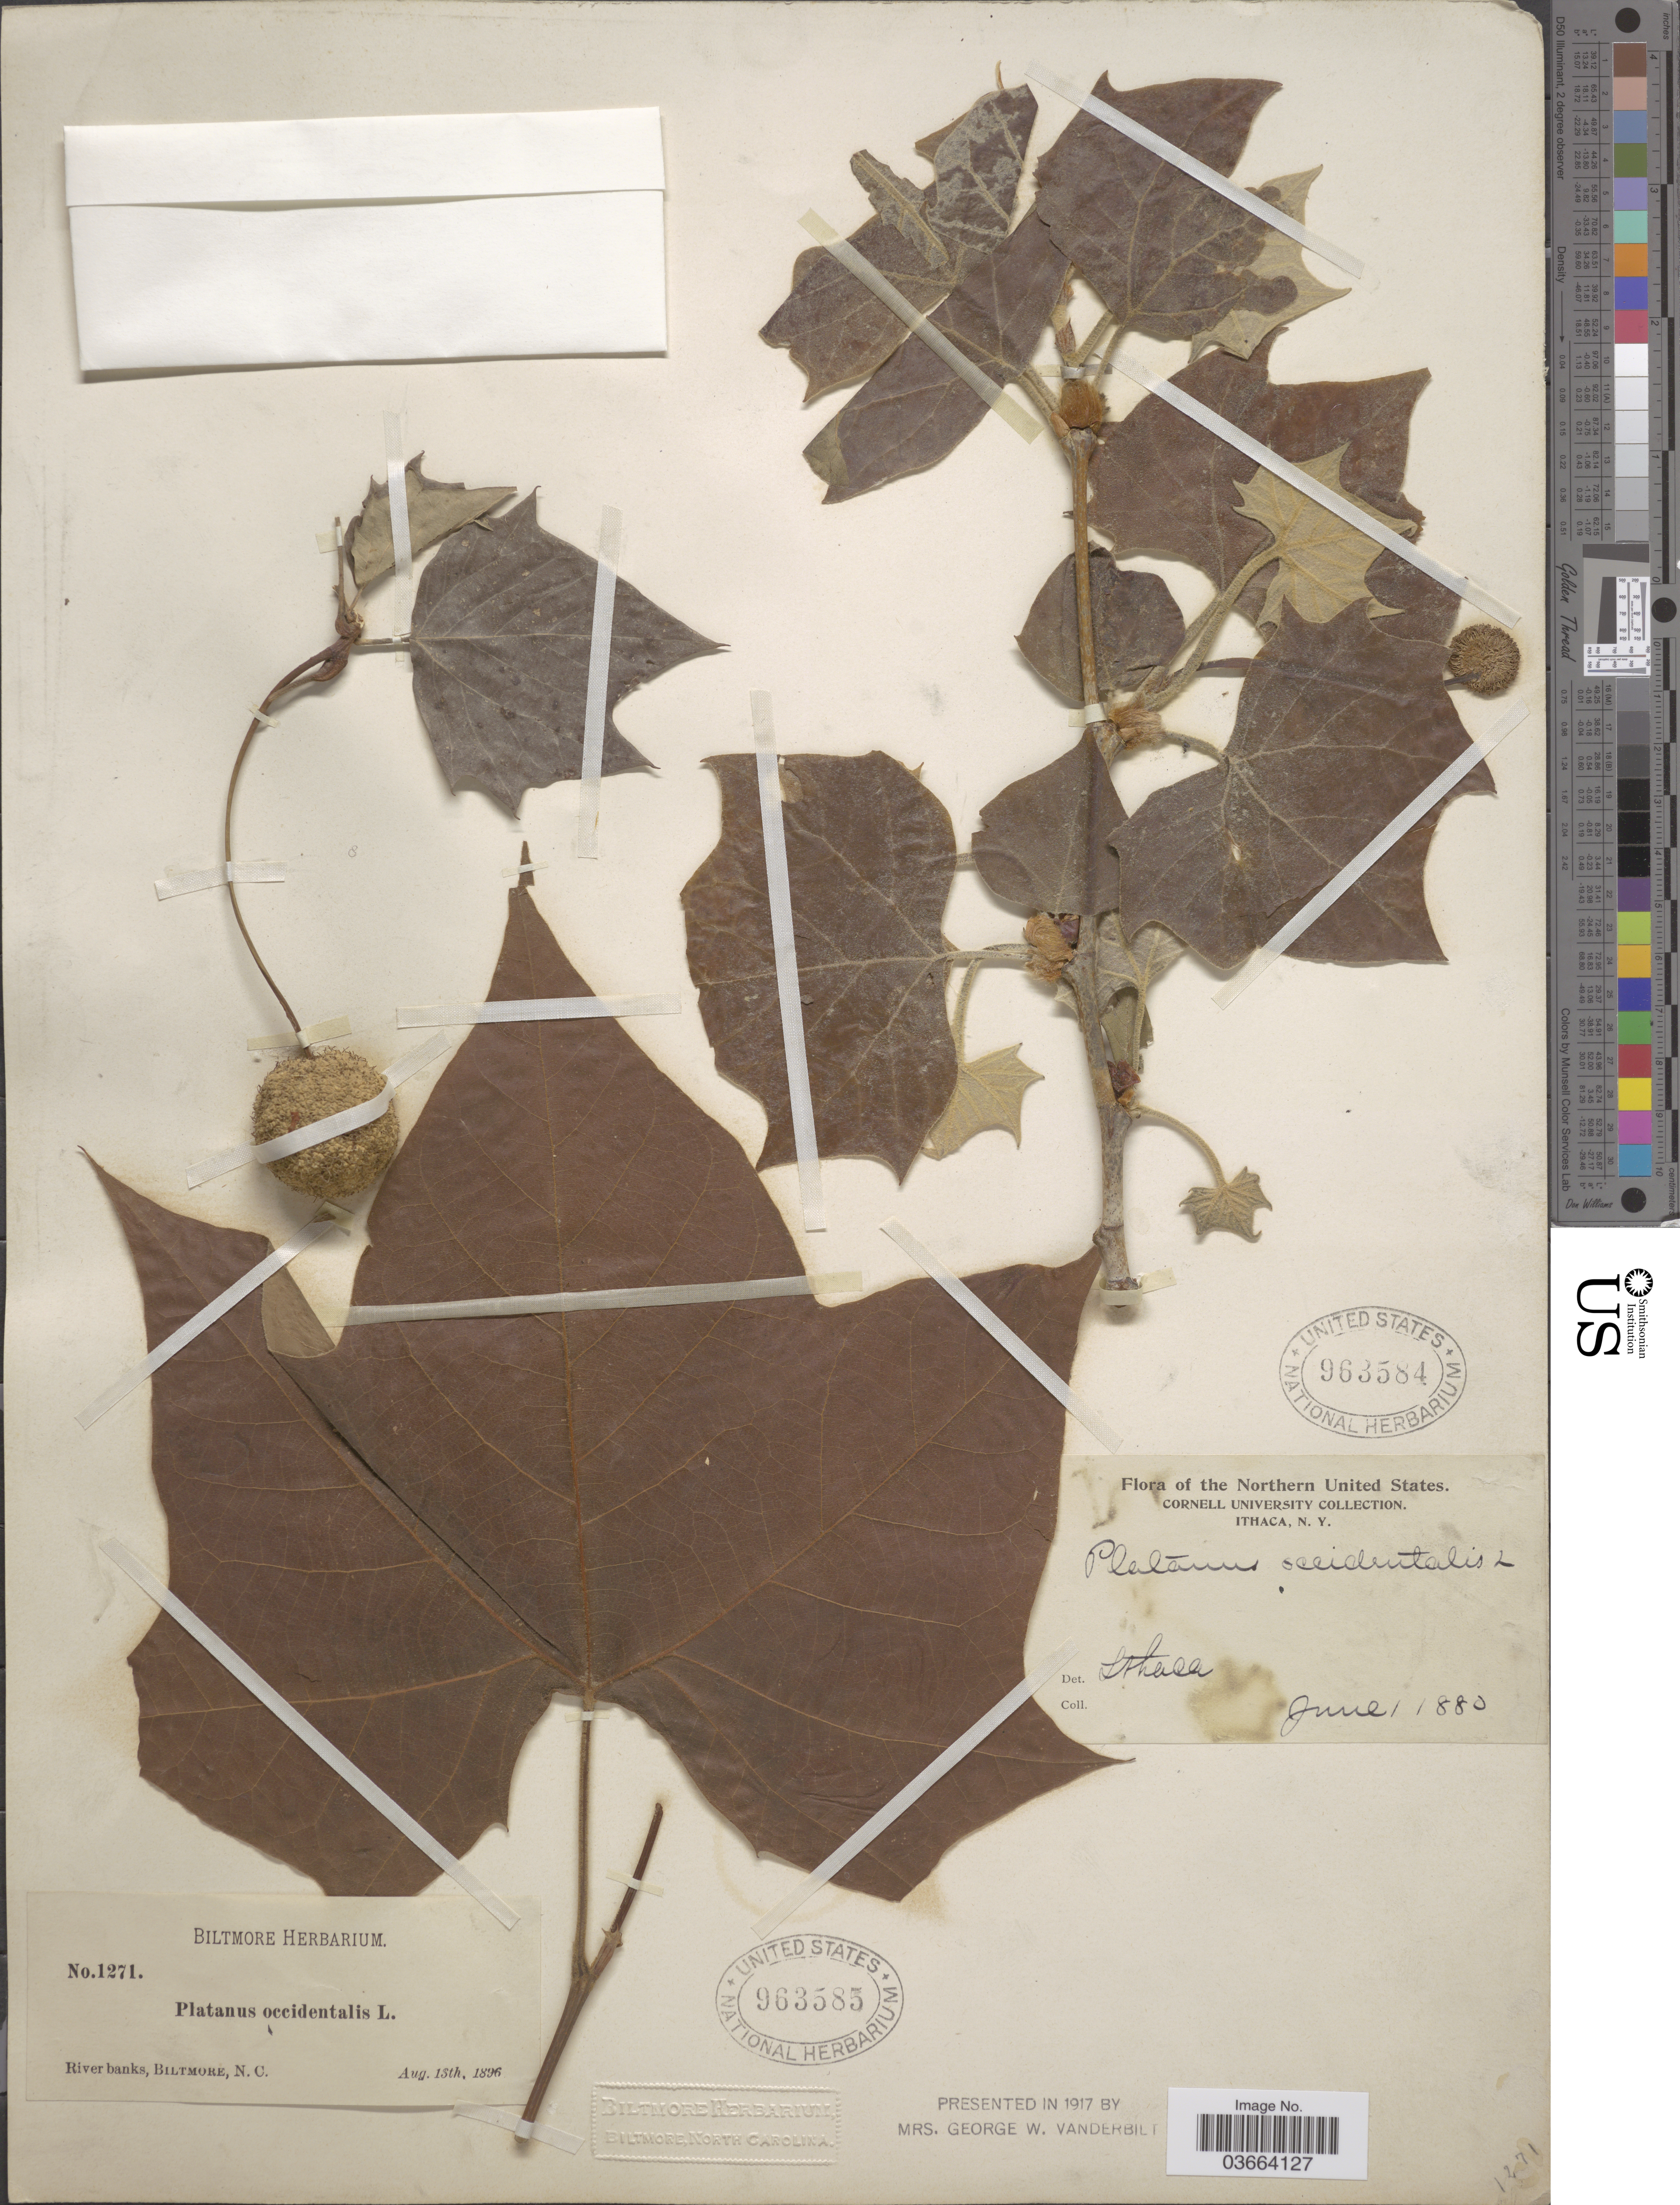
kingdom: Plantae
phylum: Tracheophyta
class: Magnoliopsida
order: Proteales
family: Platanaceae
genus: Platanus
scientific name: Platanus occidentalis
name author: L.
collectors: Cornell University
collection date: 1880-06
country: United States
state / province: New York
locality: The Northern United States. Ithaca.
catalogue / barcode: US 963584